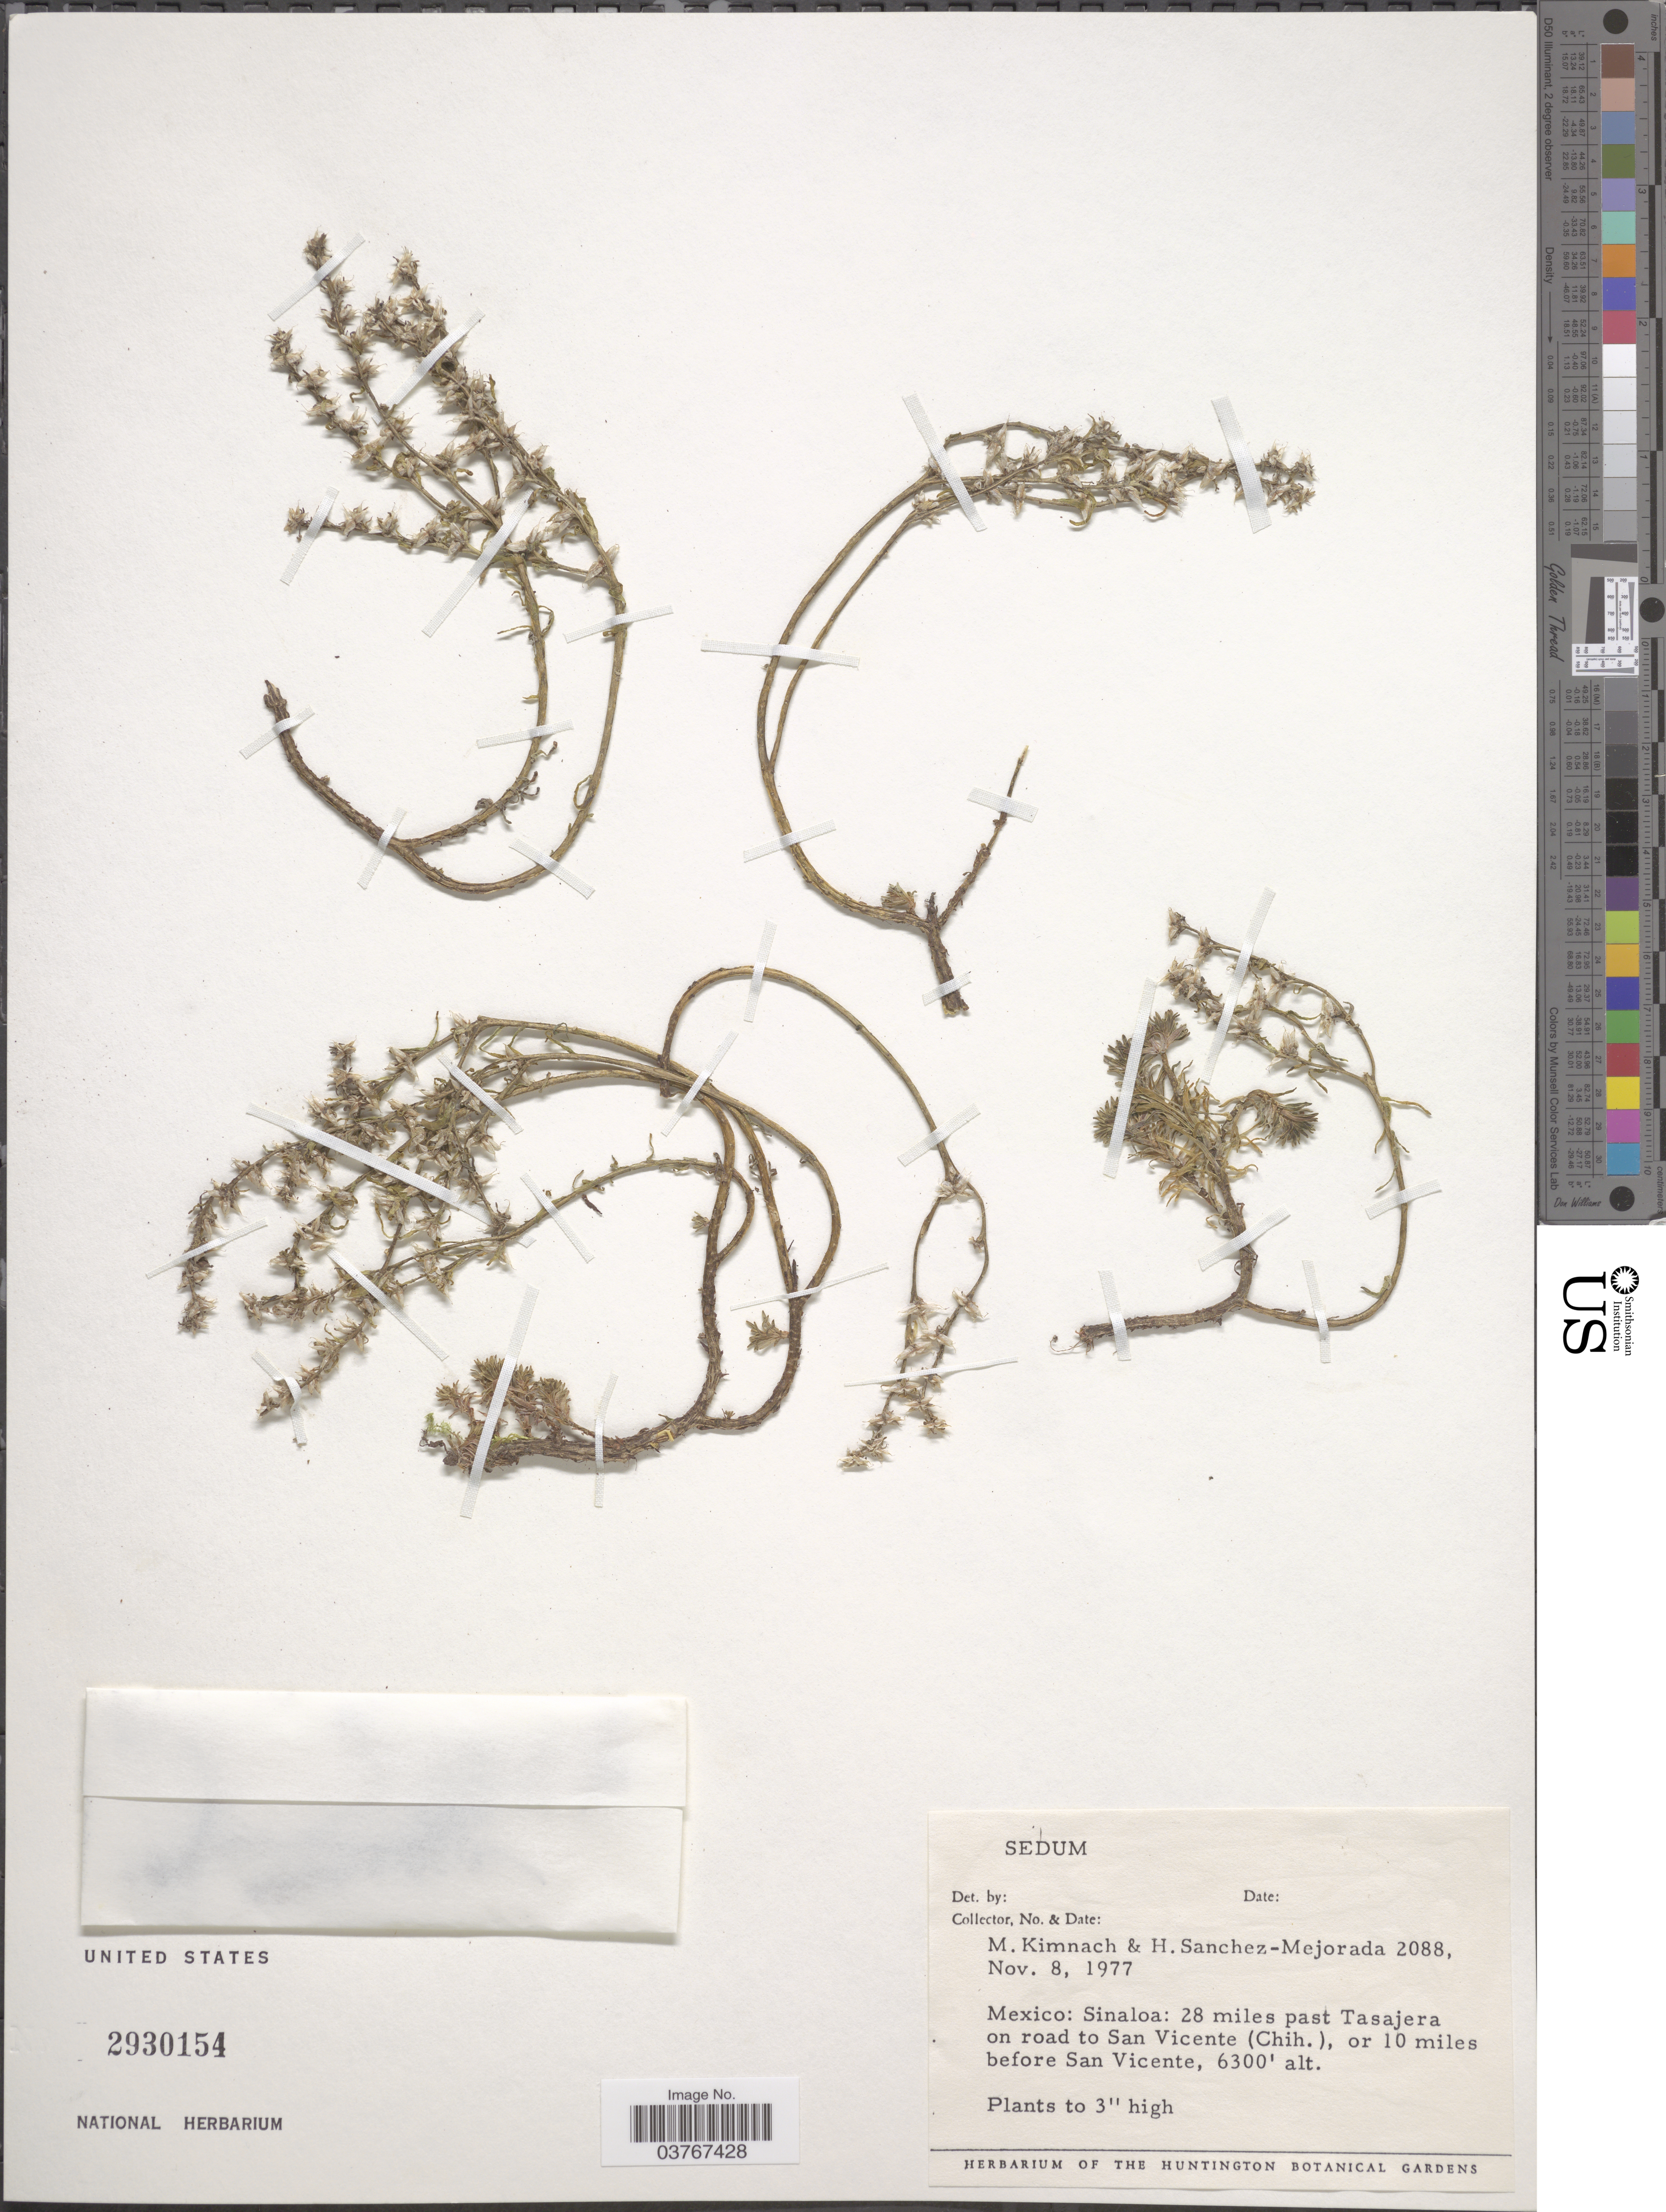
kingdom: Plantae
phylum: Tracheophyta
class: Magnoliopsida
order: Saxifragales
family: Crassulaceae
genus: Sedum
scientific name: Sedum sp.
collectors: M. W. Kimnach & H. Sánchez-Mejorada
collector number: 2088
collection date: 1977-11-08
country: Mexico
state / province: Sinaloa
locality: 28 miles past Tasajera on road to San Vicente (Chih. ), or 10 miles before San Vicente.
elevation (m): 1920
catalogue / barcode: US 2930154